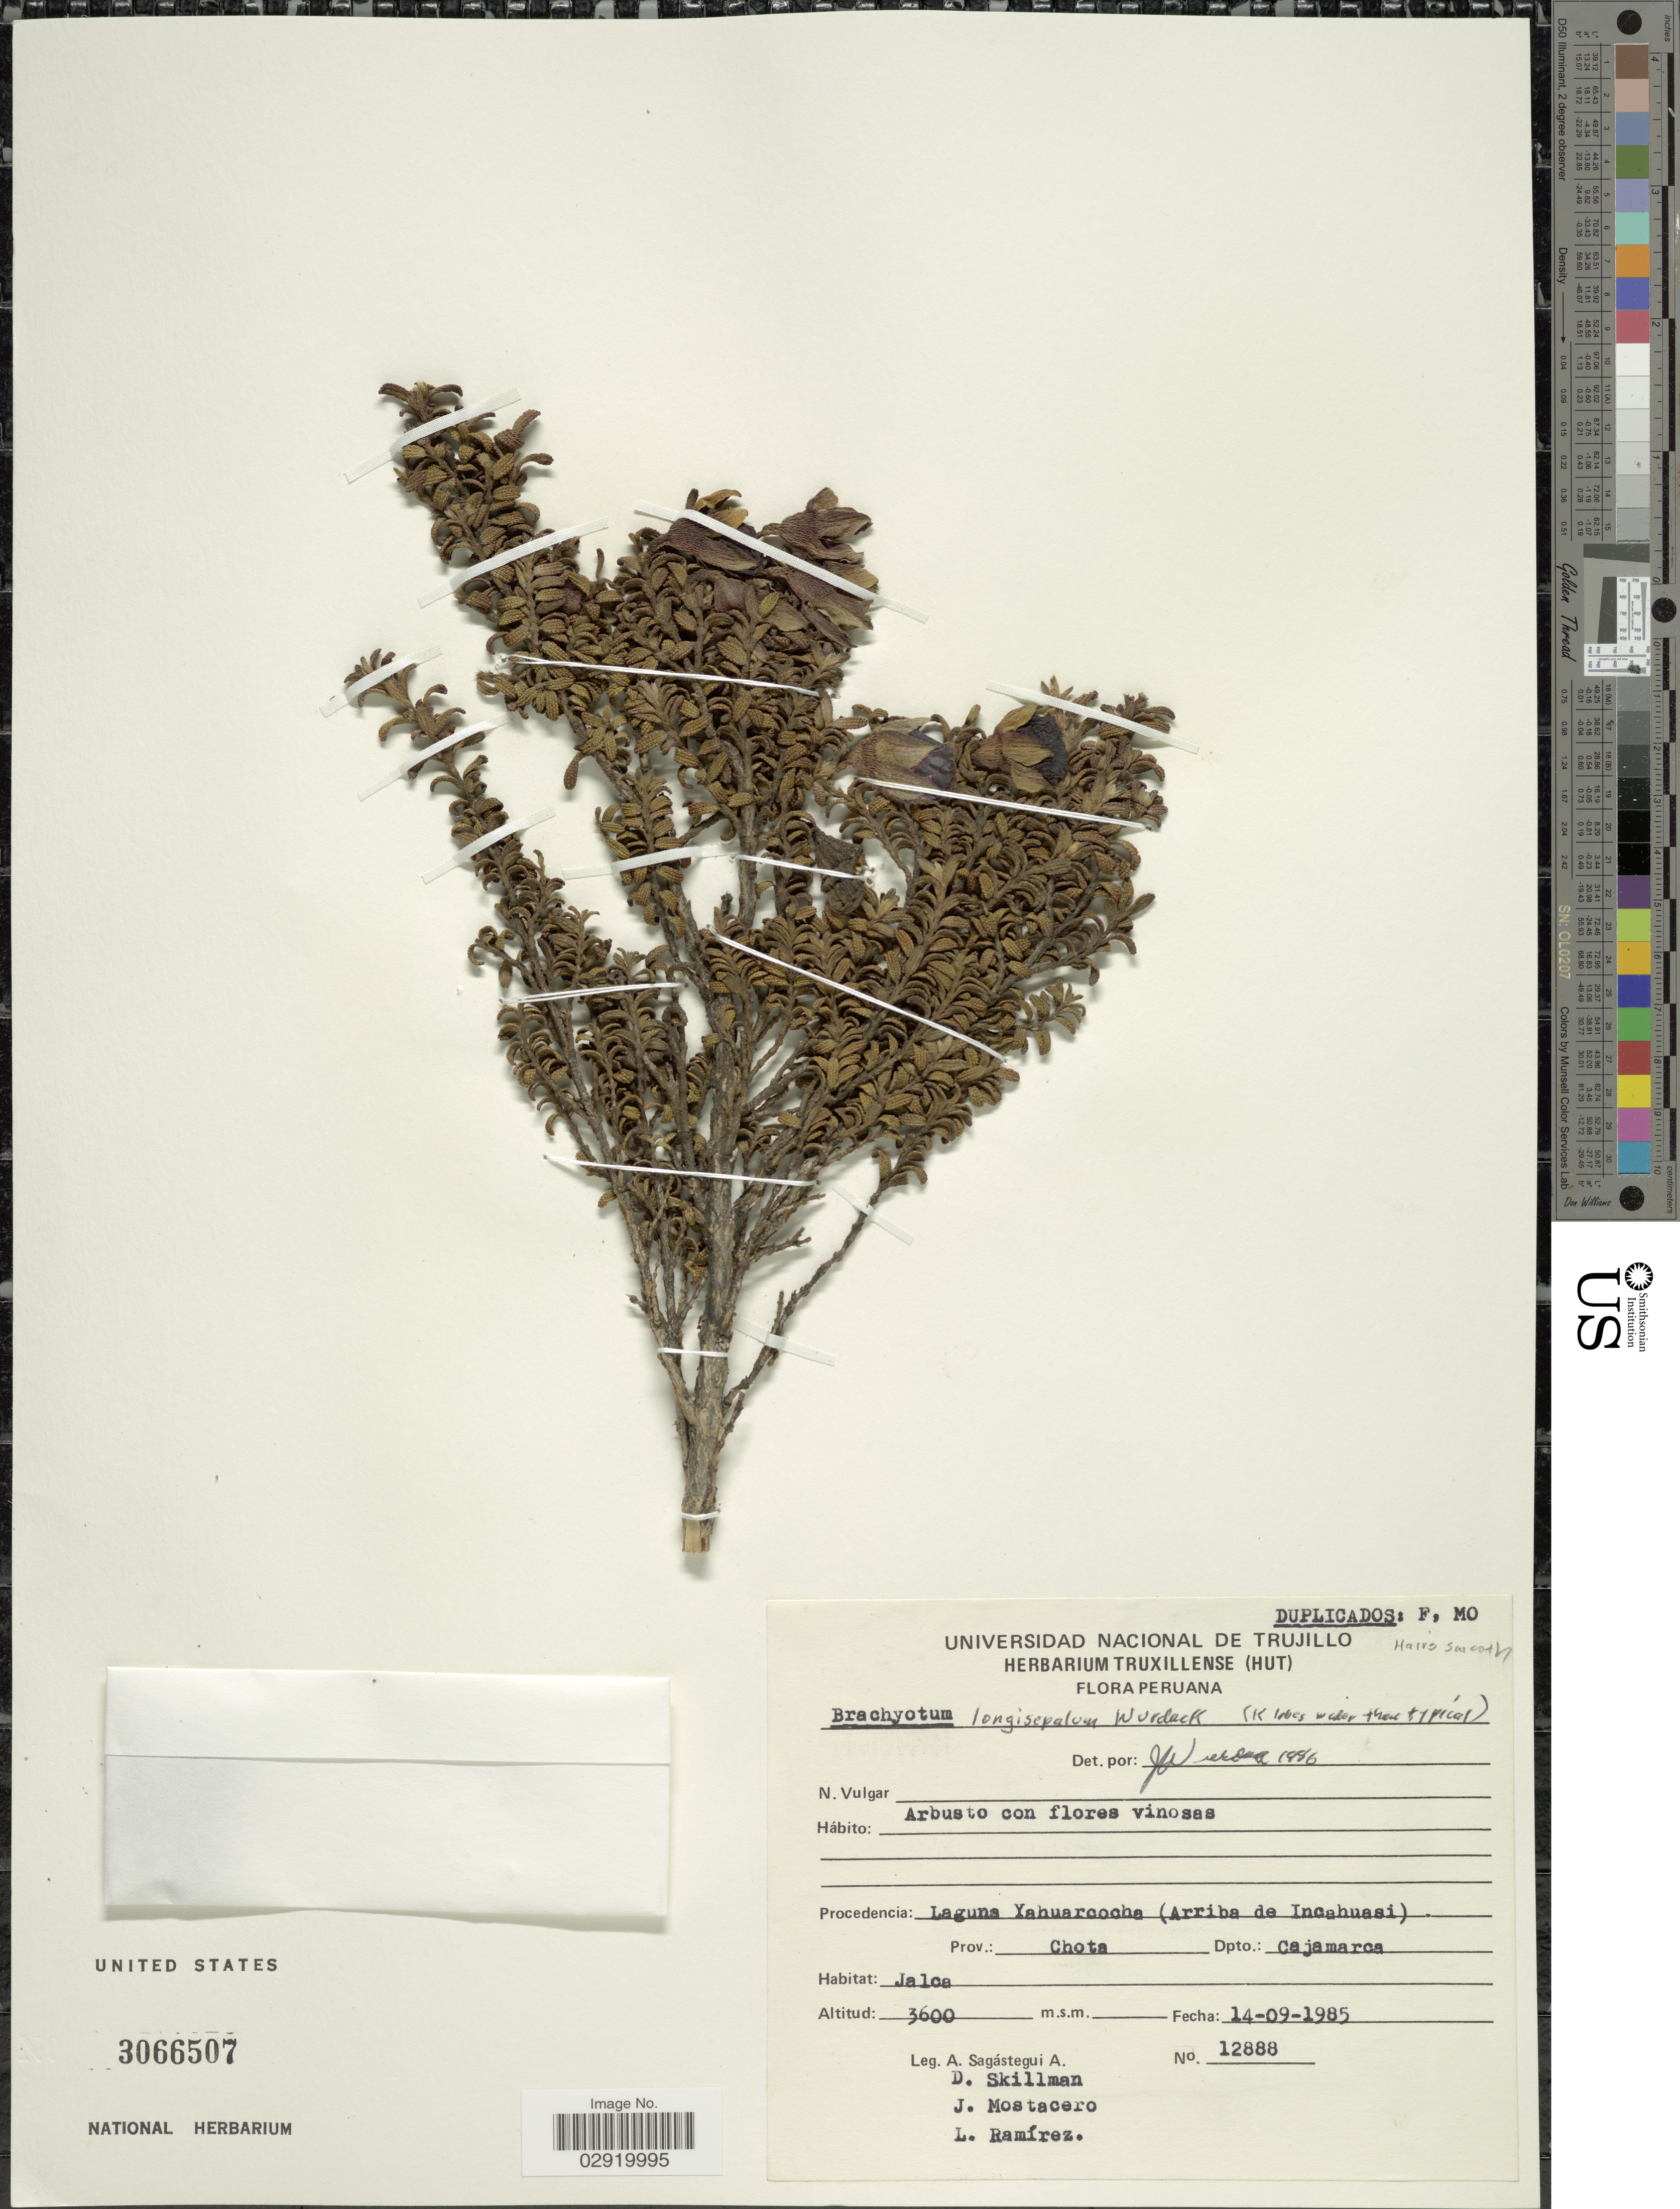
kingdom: Plantae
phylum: Tracheophyta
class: Magnoliopsida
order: Myrtales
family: Melastomataceae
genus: Brachyotum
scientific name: Brachyotum longisepalum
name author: Wurdack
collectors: A. Sagástegui A., D. Skillman, J. Mostacero & L. Ramirez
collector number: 12888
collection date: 1985-09-14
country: Peru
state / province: Cajamarca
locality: Laguna Yahuarcocha (Arriba de Incahuasi). Prov.: Chota, Dpto.: Cajamarca. Jalca.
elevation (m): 3600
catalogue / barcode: US 3066507